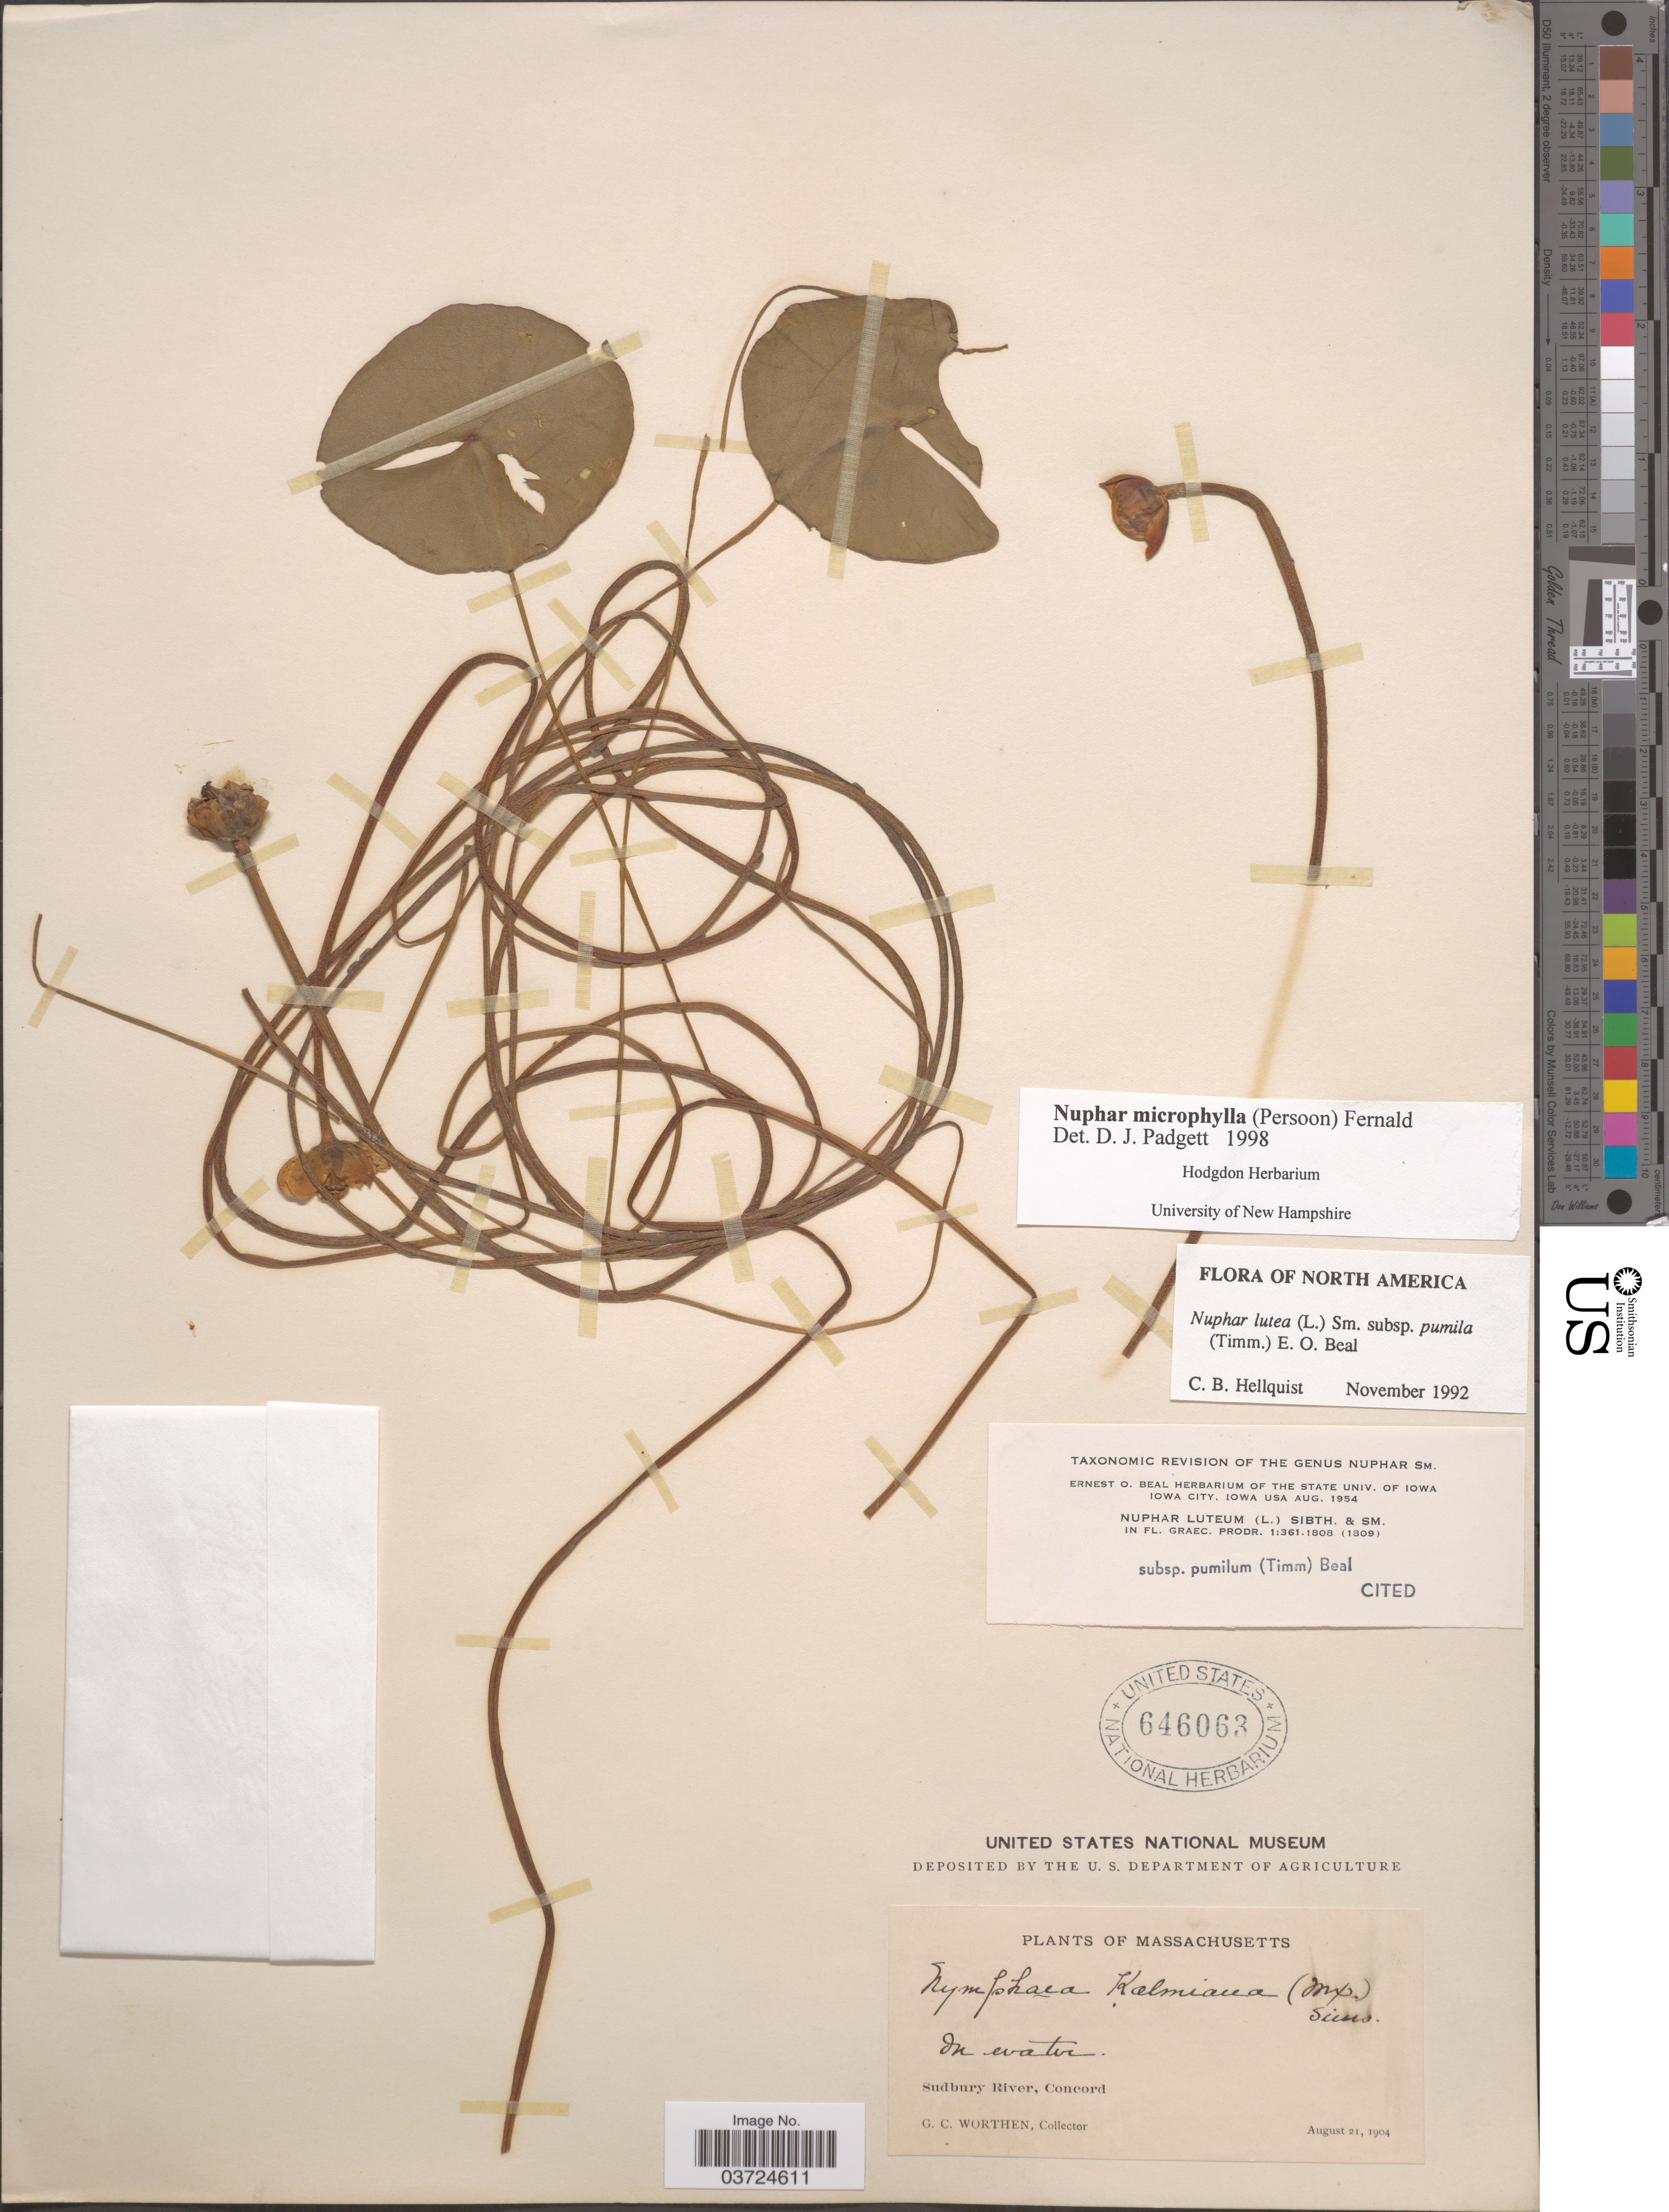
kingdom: Plantae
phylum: Tracheophyta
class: Magnoliopsida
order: Nymphaeales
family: Nymphaeaceae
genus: Nuphar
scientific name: Nuphar microphylla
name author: (Pers.) Fernald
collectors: G. Worthen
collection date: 1904-08-21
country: United States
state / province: Massachusetts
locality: Sudbury River, Concord.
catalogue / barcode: US 646063